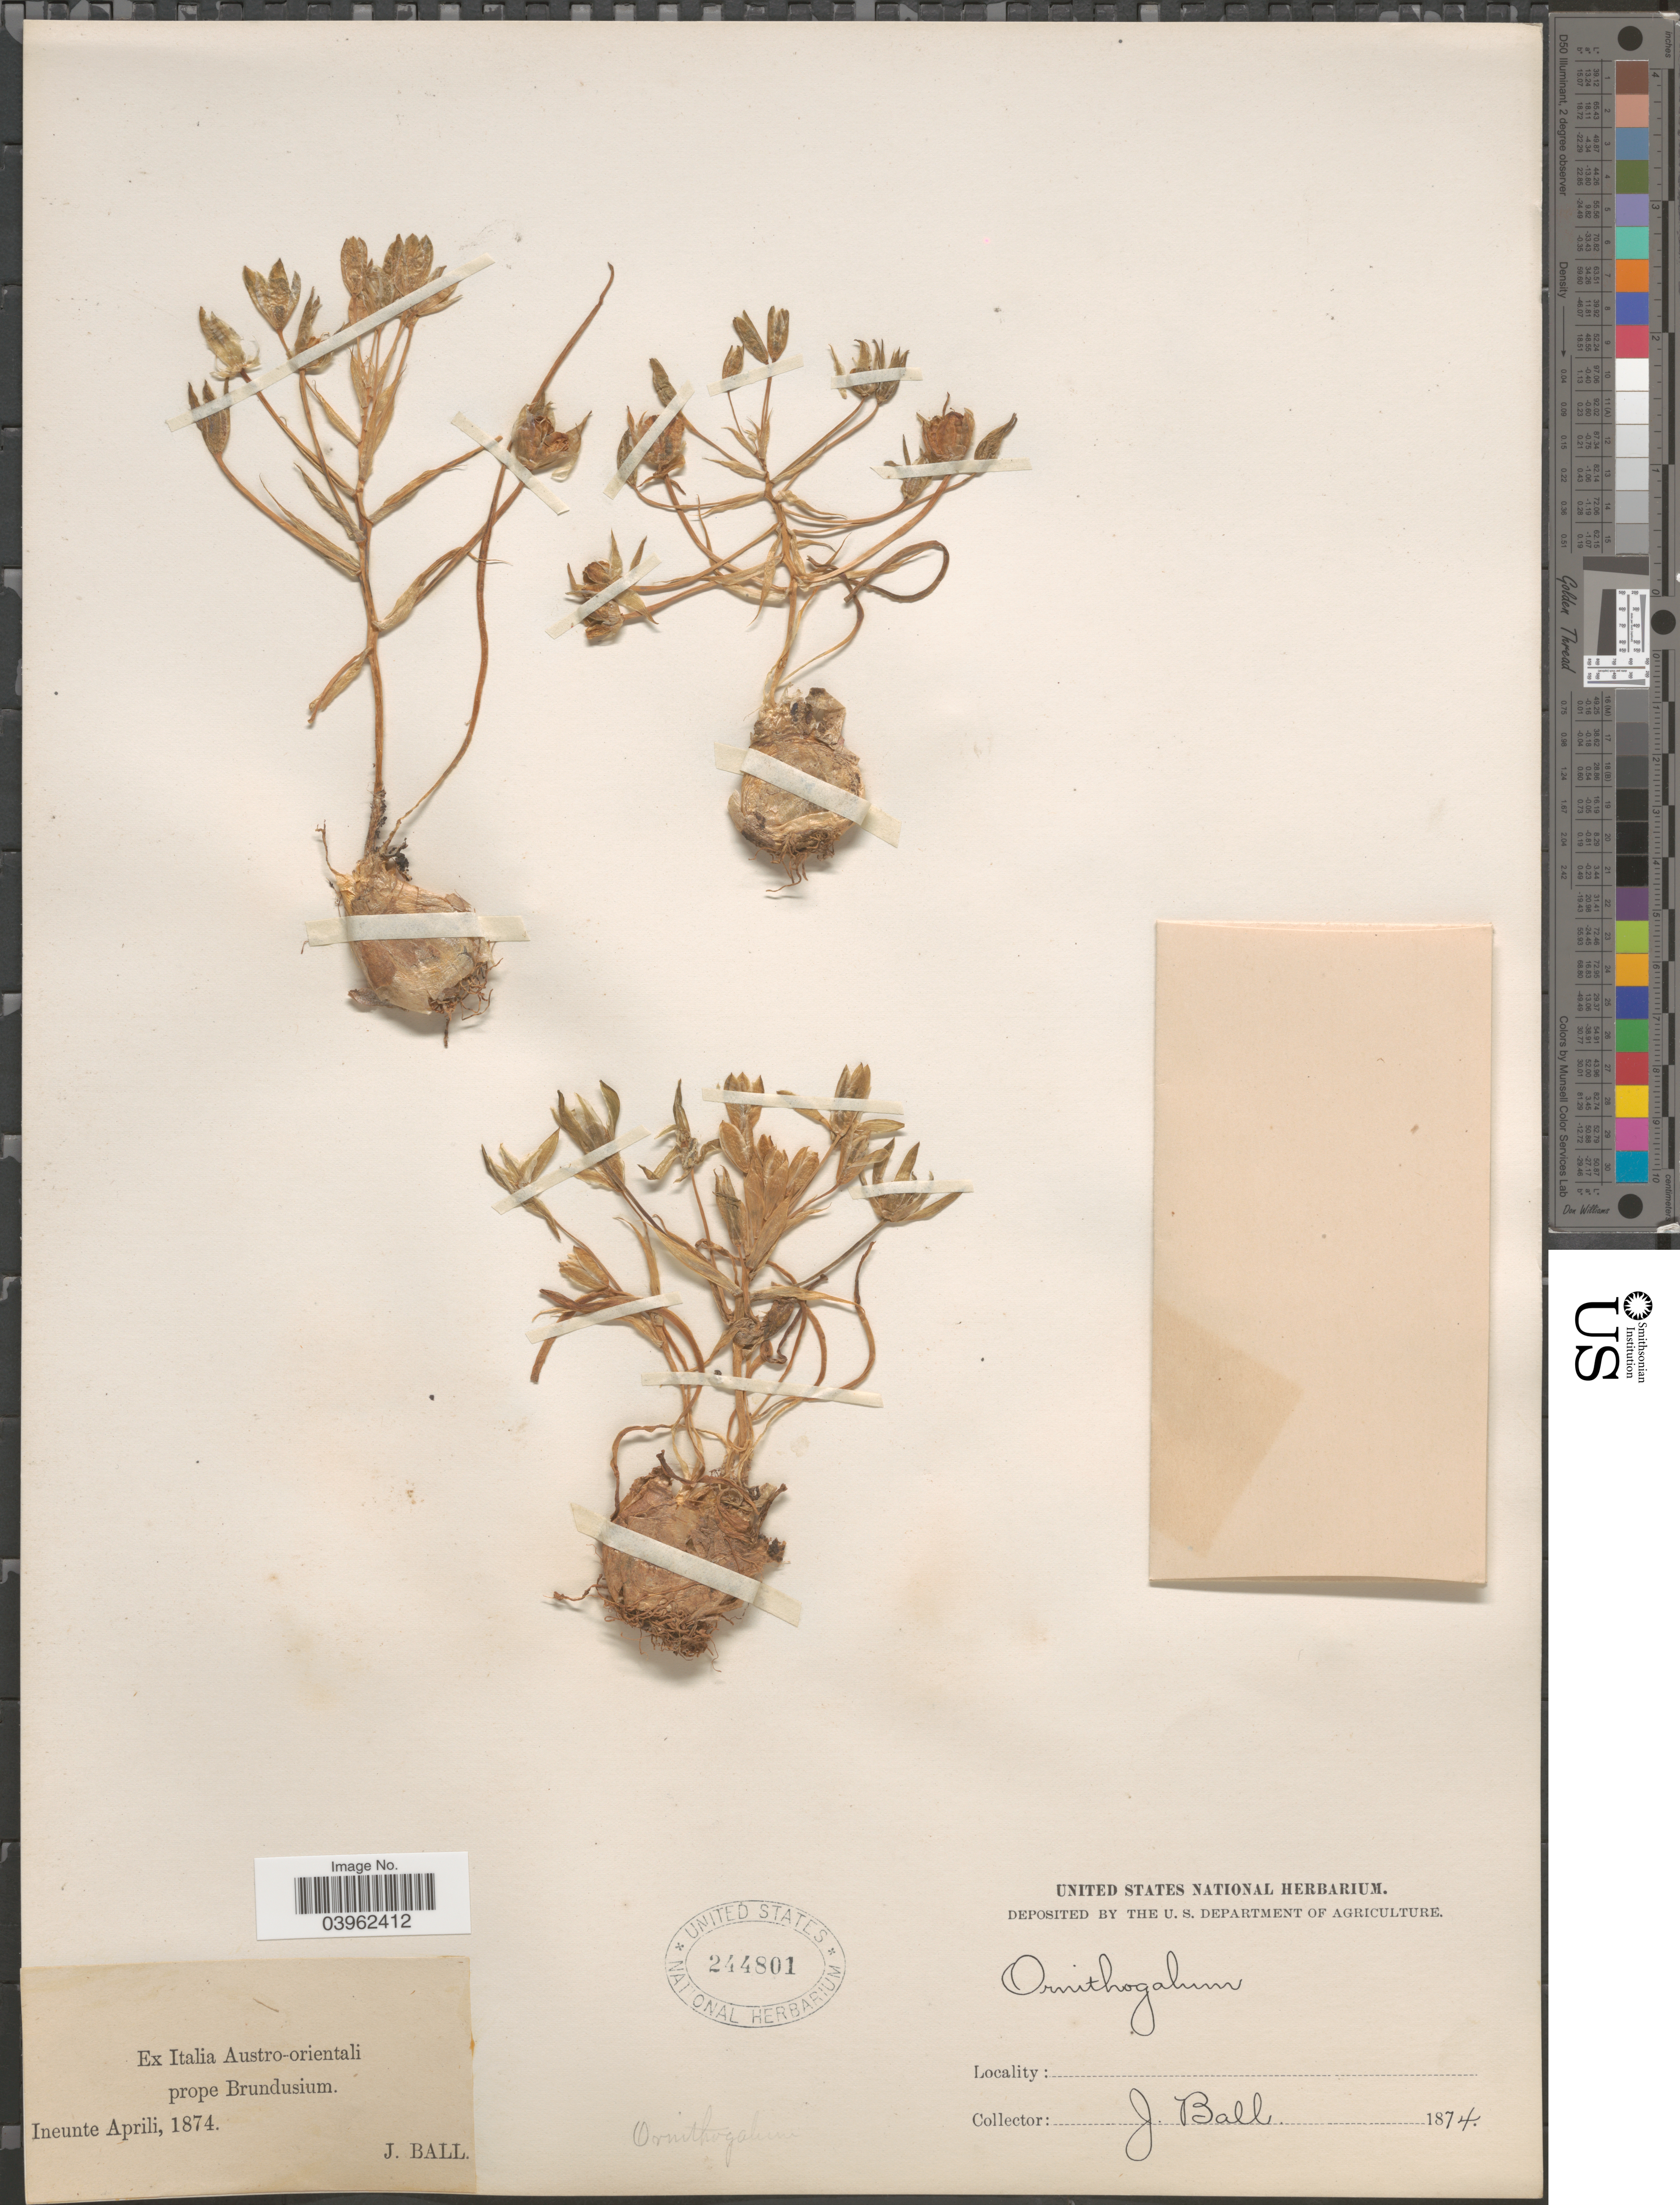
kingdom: Plantae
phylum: Tracheophyta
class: Liliopsida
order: Asparagales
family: Asparagaceae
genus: Ornithogalum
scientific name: Ornithogalum sp.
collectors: J. Ball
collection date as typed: Ineunte Aprili, 1874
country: Italy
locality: Ex Italia Austro-orientali prope Brundusium.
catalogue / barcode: US 244801